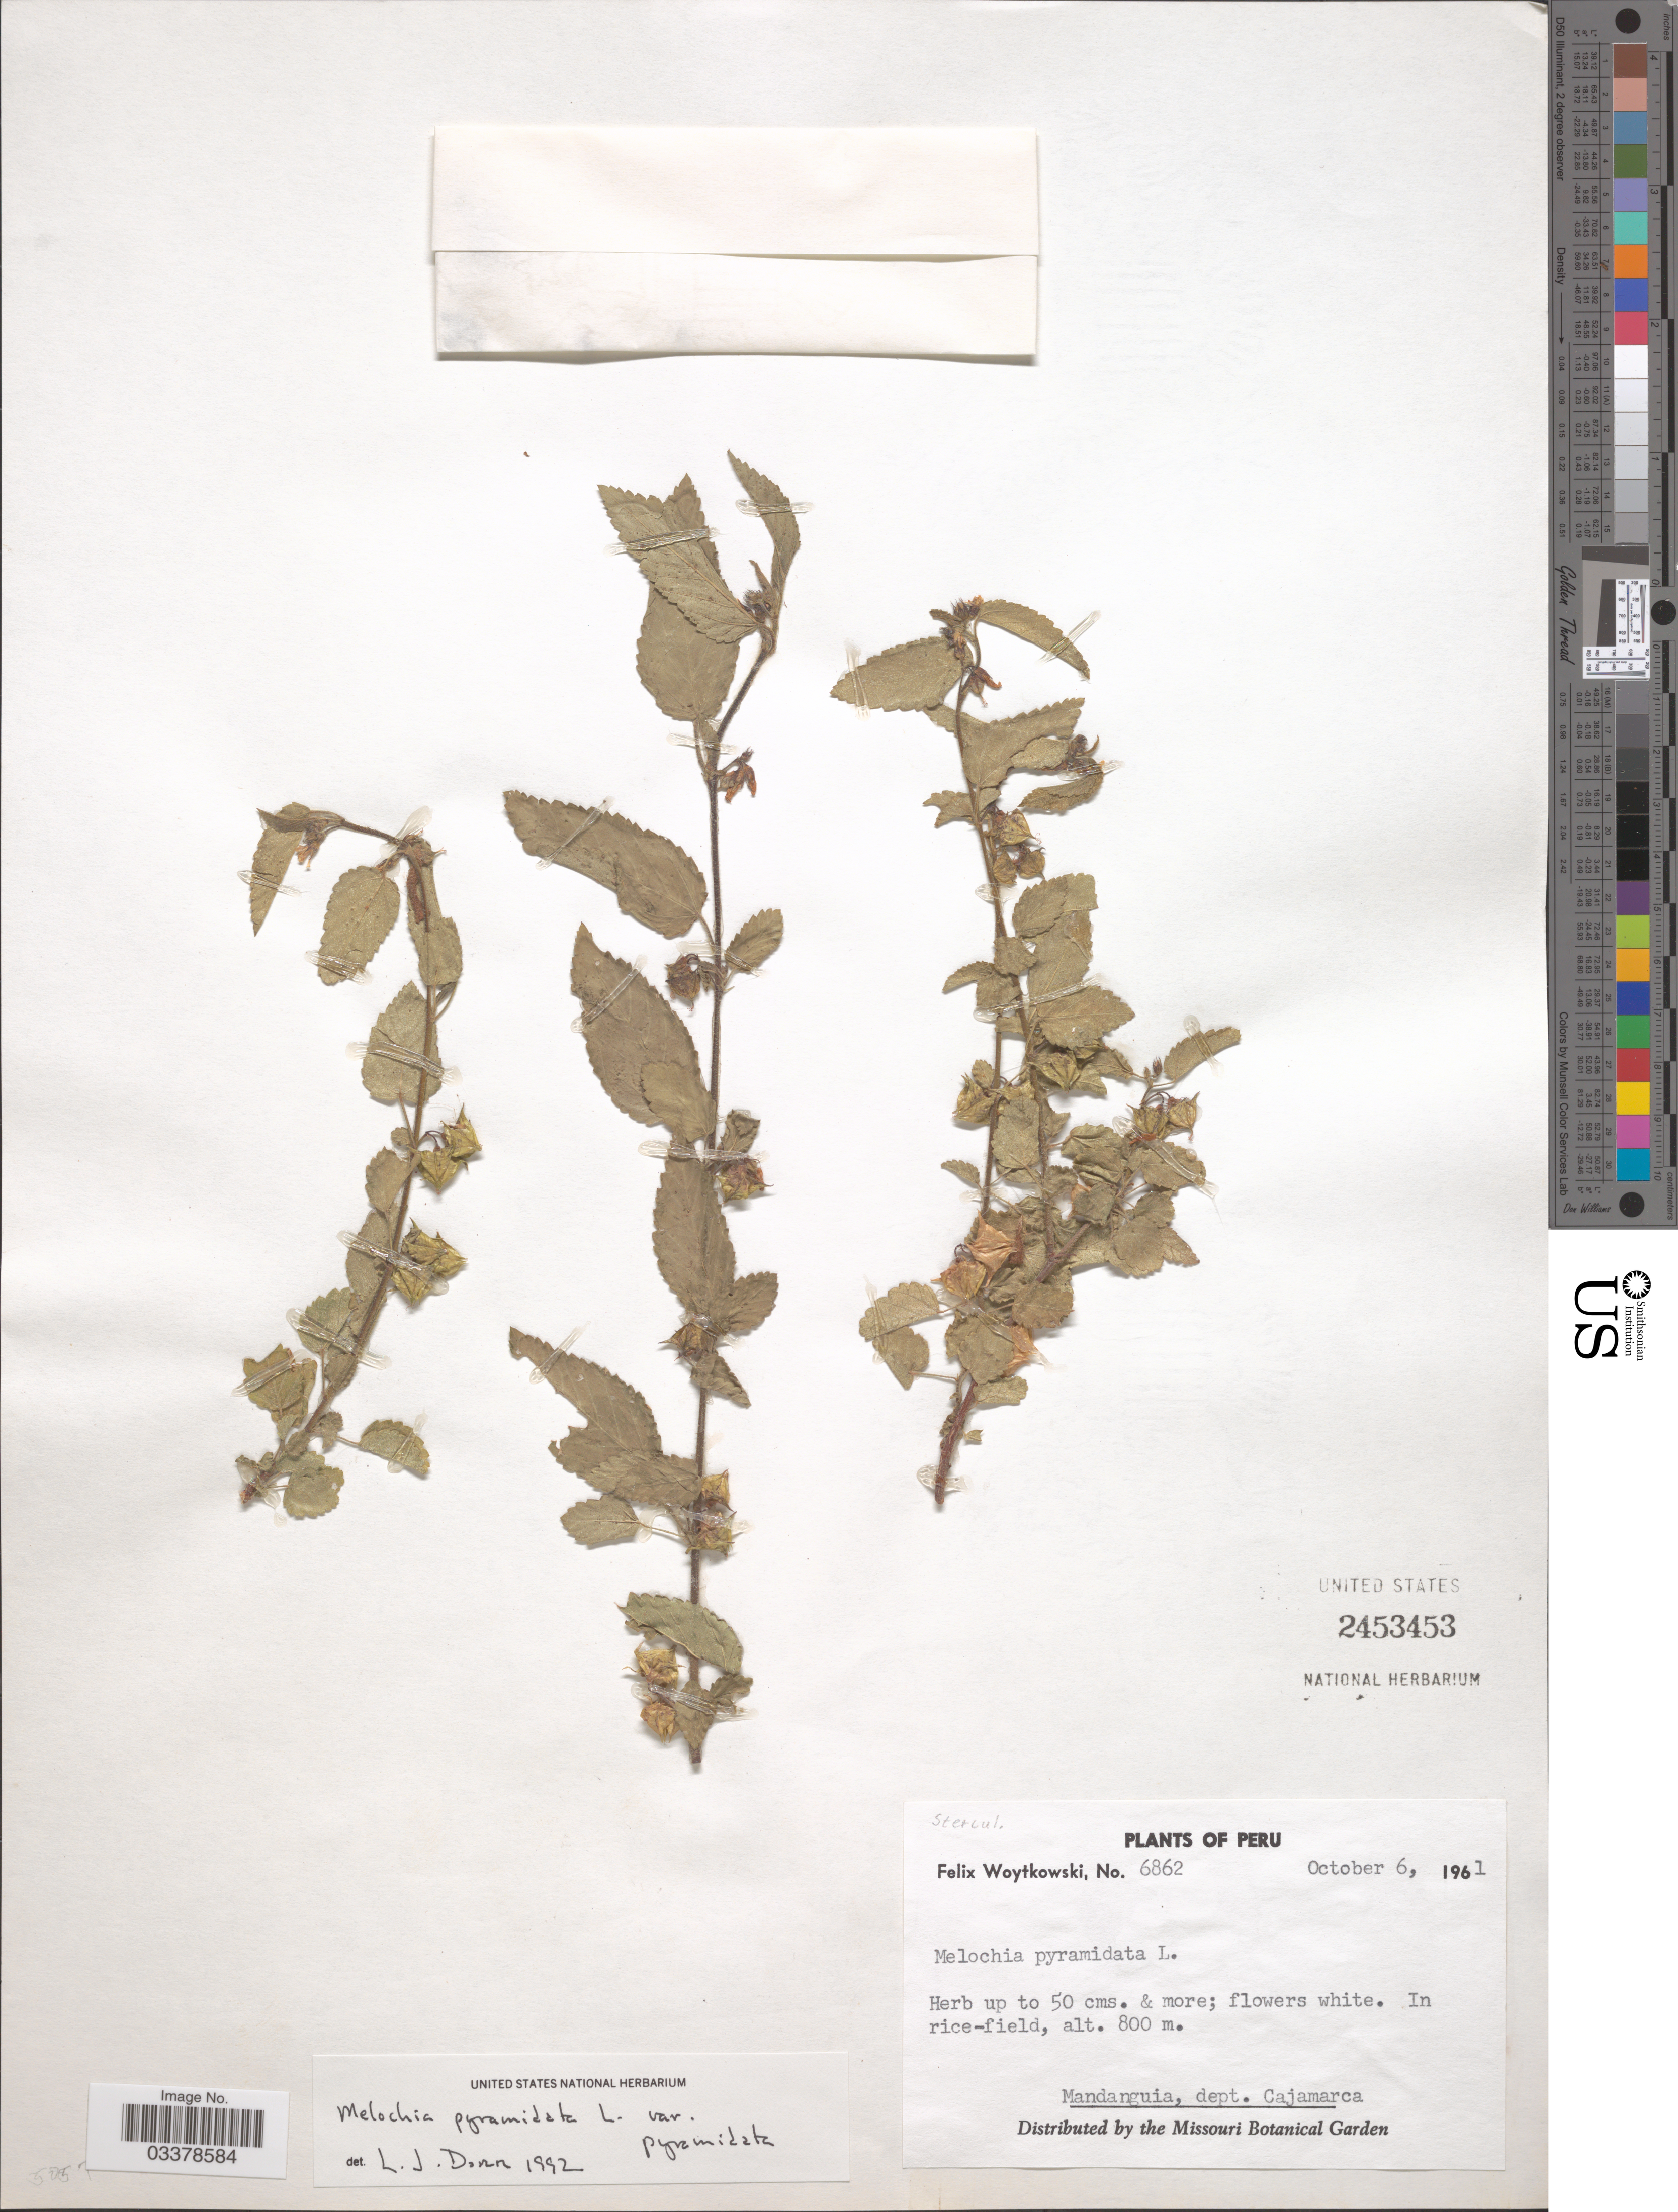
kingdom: Plantae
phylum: Tracheophyta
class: Magnoliopsida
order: Malvales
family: Malvaceae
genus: Melochia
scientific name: Melochia pyramidata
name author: L.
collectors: F. Woytkowski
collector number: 6862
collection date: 1961-10-06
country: Peru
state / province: Cajamarca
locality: In rice-field. Mandanguia, dept. Cajamarca.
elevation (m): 800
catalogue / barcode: US 2453453